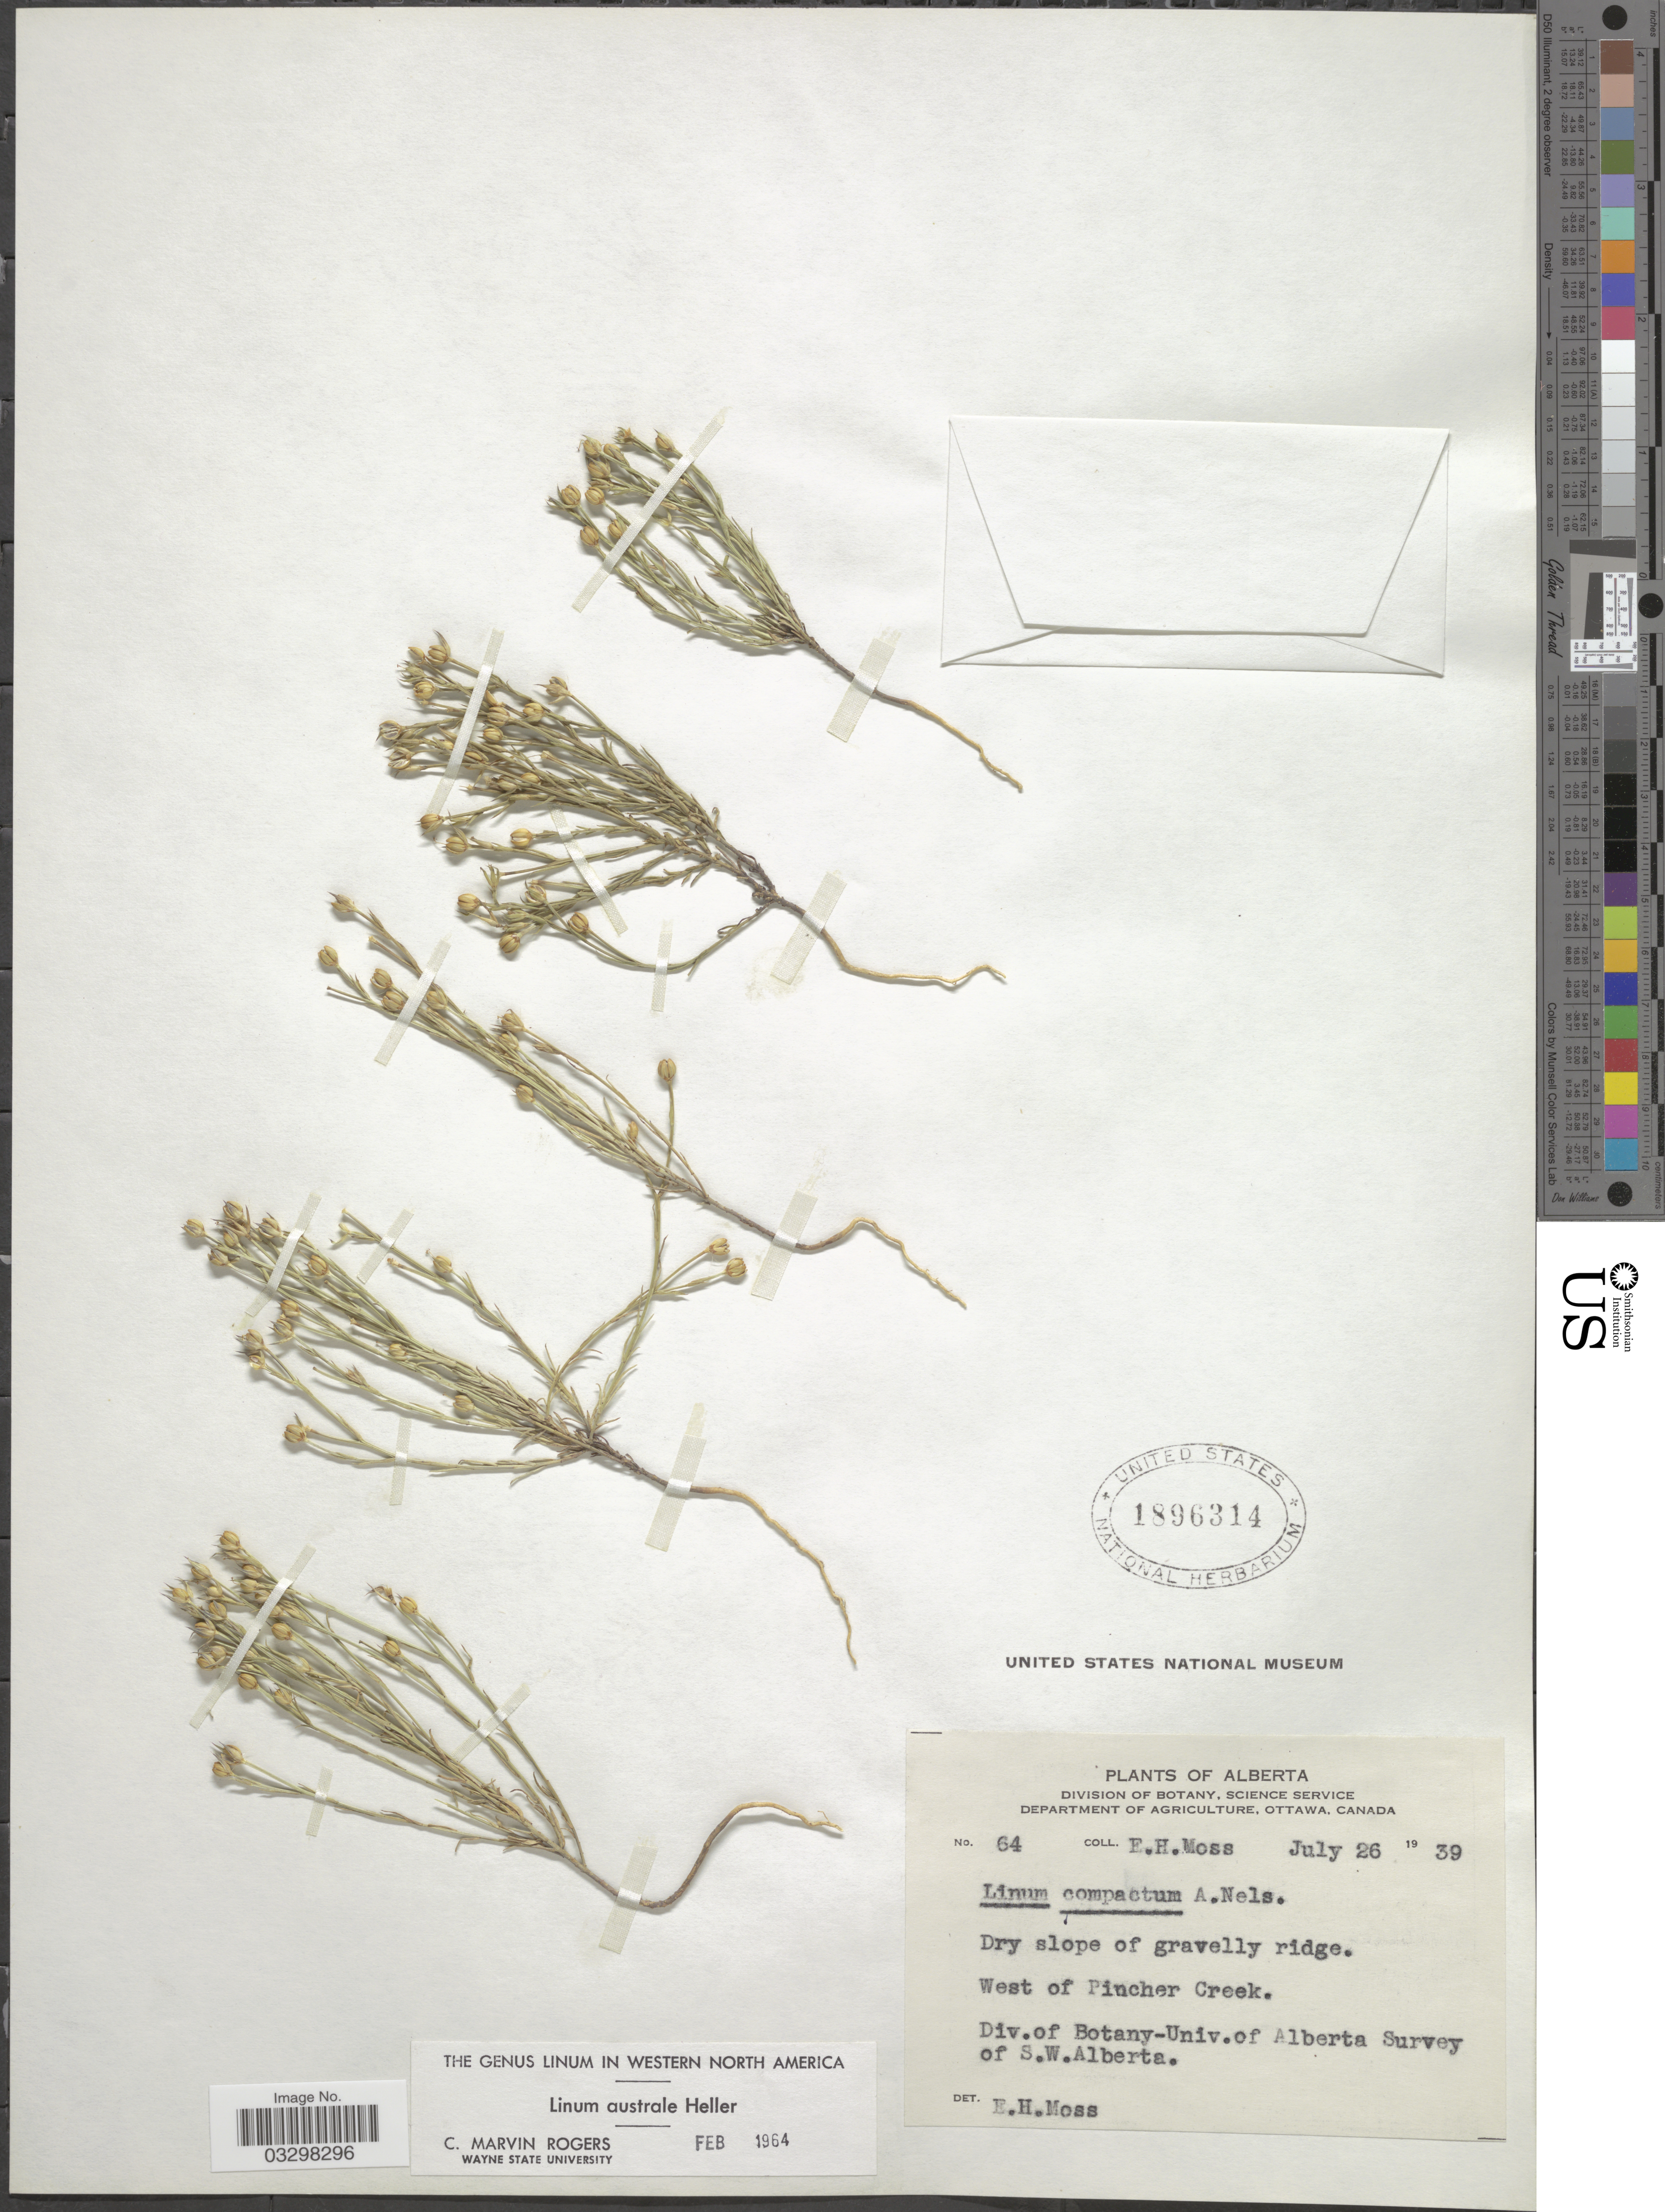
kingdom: Plantae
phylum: Tracheophyta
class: Magnoliopsida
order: Malpighiales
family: Linaceae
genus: Linum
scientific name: Linum australe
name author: A. Heller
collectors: E. Moss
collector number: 64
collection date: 1939-07-26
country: Canada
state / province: Alberta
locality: West of Pincher Creek. Div. of Botany-Univ. of Alberta Survey of S.W. Alberta.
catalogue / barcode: US 1896314